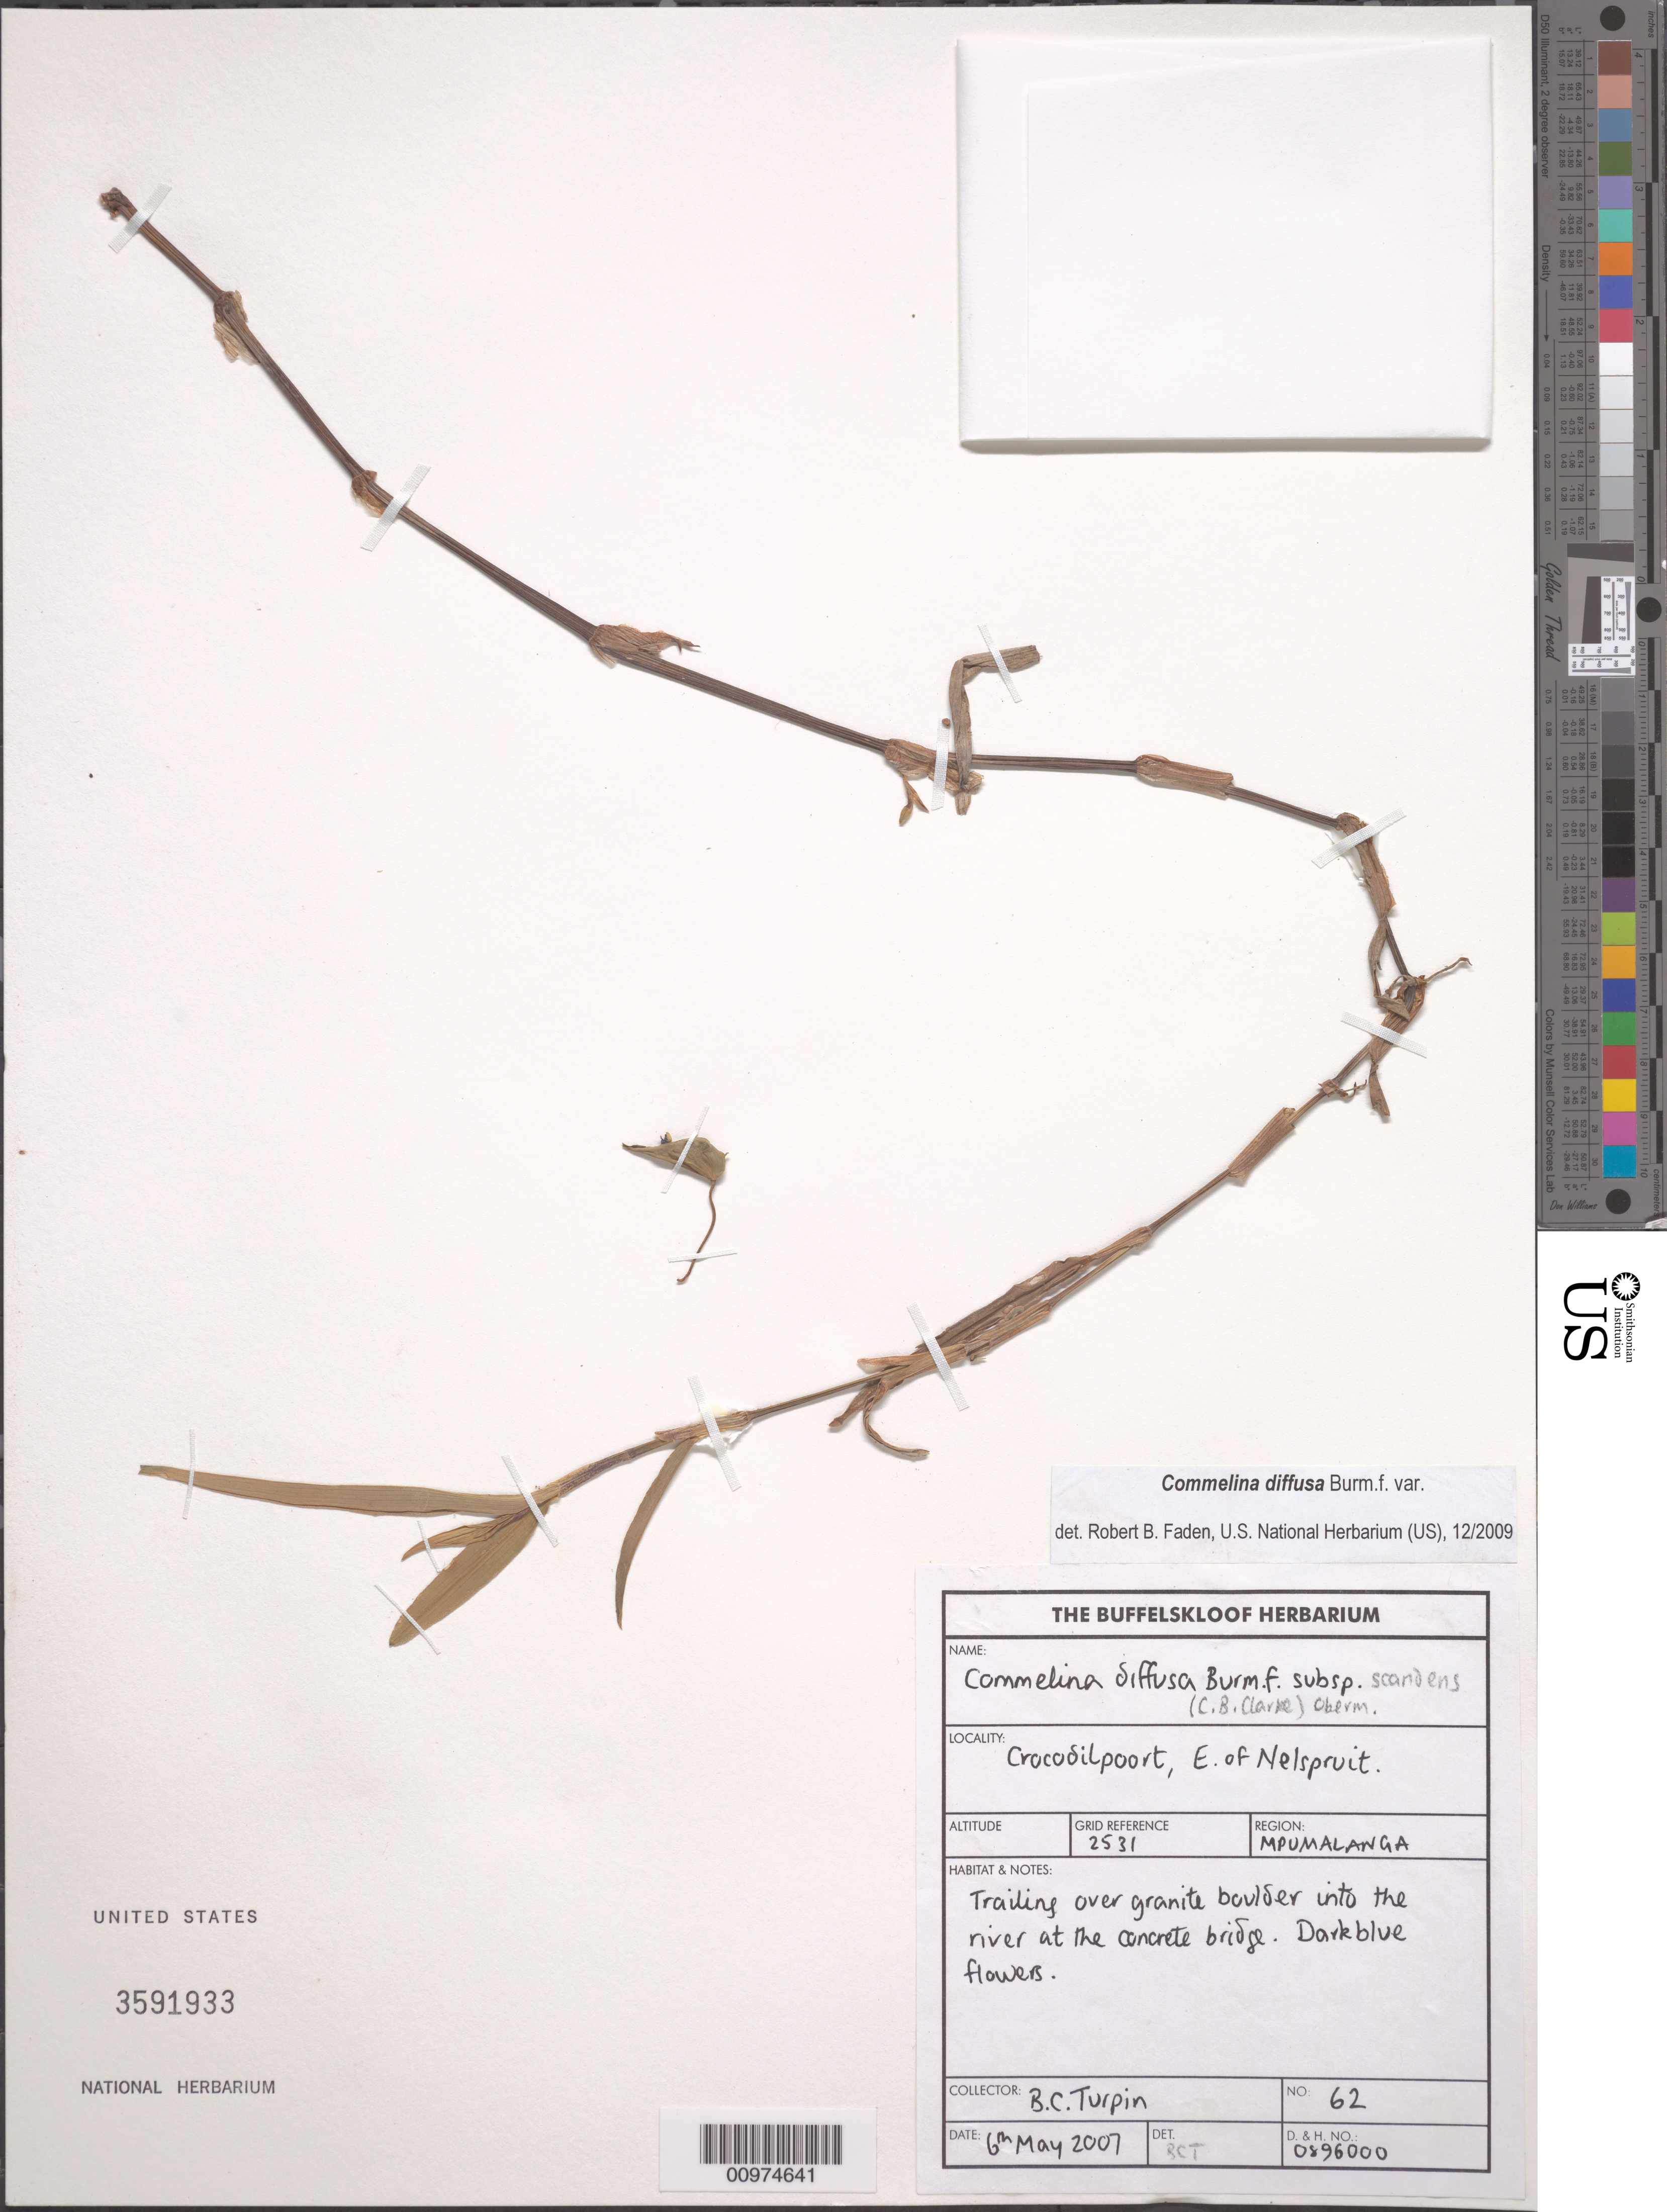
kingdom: Plantae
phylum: Tracheophyta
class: Liliopsida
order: Commelinales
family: Commelinaceae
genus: Commelina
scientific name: Commelina diffusa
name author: Burm. f.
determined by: Faden, Robert B., (US), Smithsonian Institution - National Museum of Natural History (UNITED STATES)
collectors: B. C. Turpin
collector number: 62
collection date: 2007-05-06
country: South Africa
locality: Mpumalanga. Crocodilpoort, E. of Nelspruit.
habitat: Trailing over granite boulder into the river at the concrete bridge.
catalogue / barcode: US 3591933